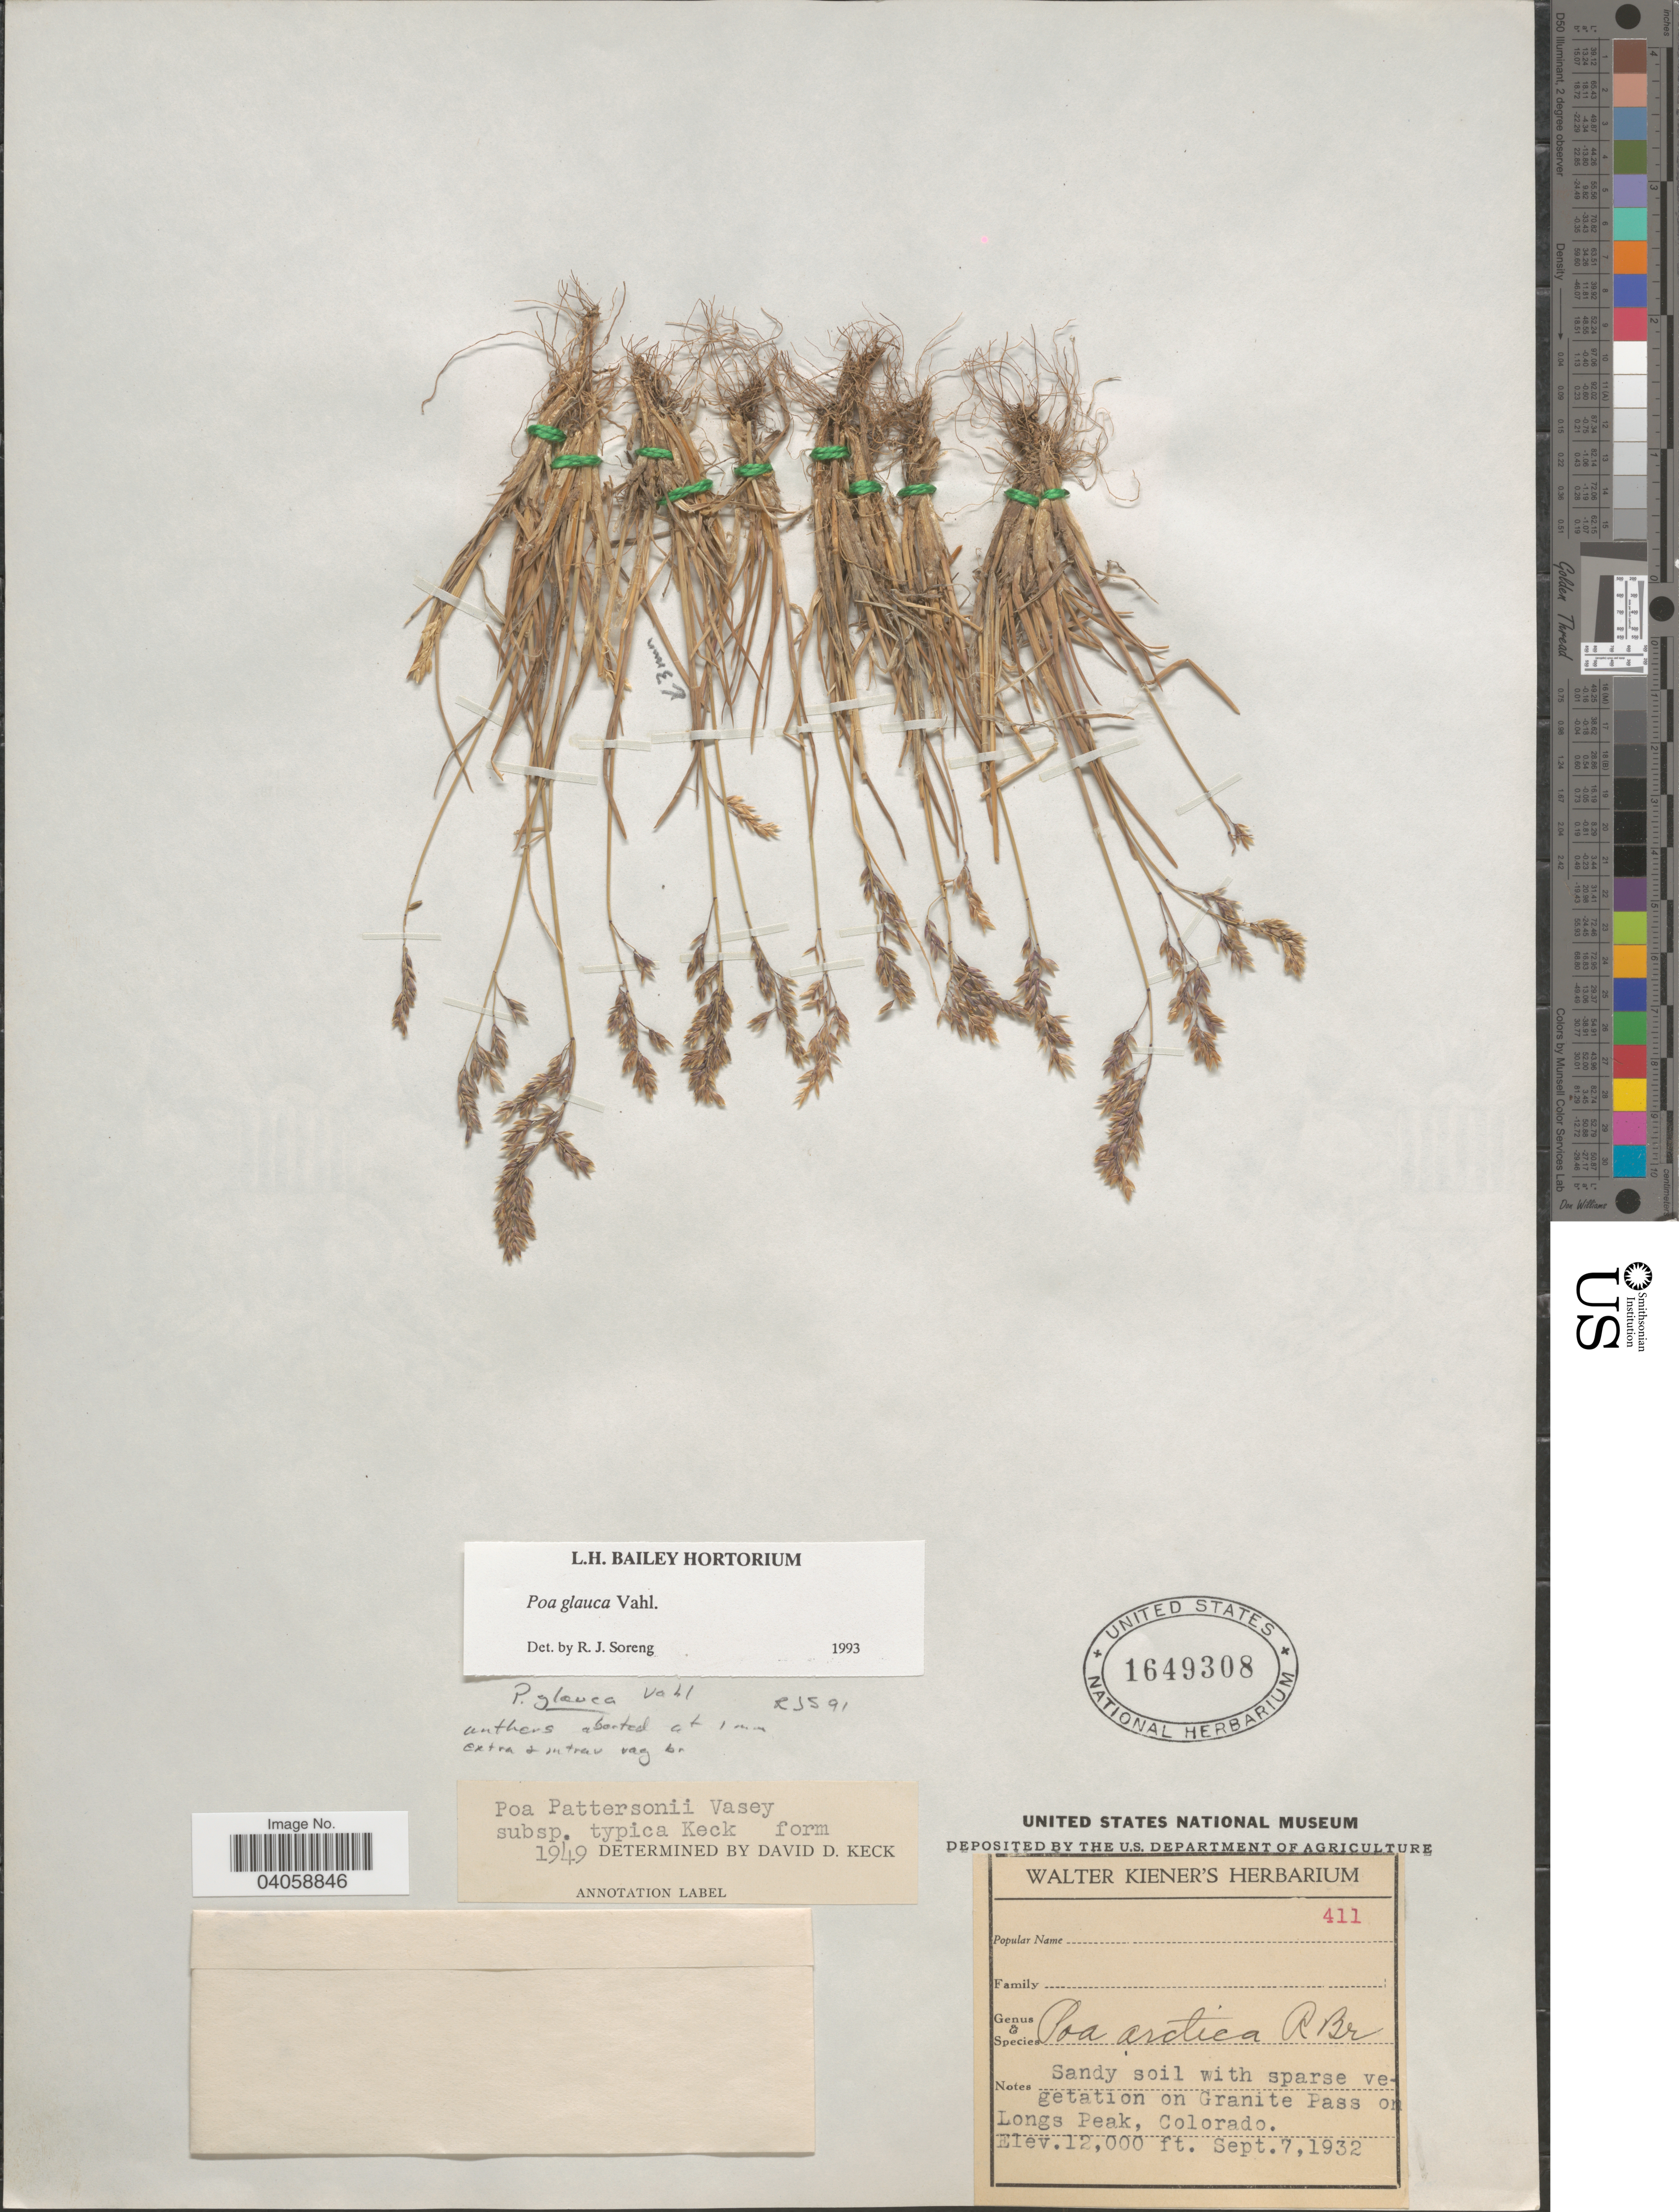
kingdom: Plantae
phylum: Tracheophyta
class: Liliopsida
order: Poales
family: Poaceae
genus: Poa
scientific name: Poa glauca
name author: Vahl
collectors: ex herb. W. Kiener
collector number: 411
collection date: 1932-09-07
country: United States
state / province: Colorado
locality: On Granite Pass on Longs Peak.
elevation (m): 3658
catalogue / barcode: US 1649308